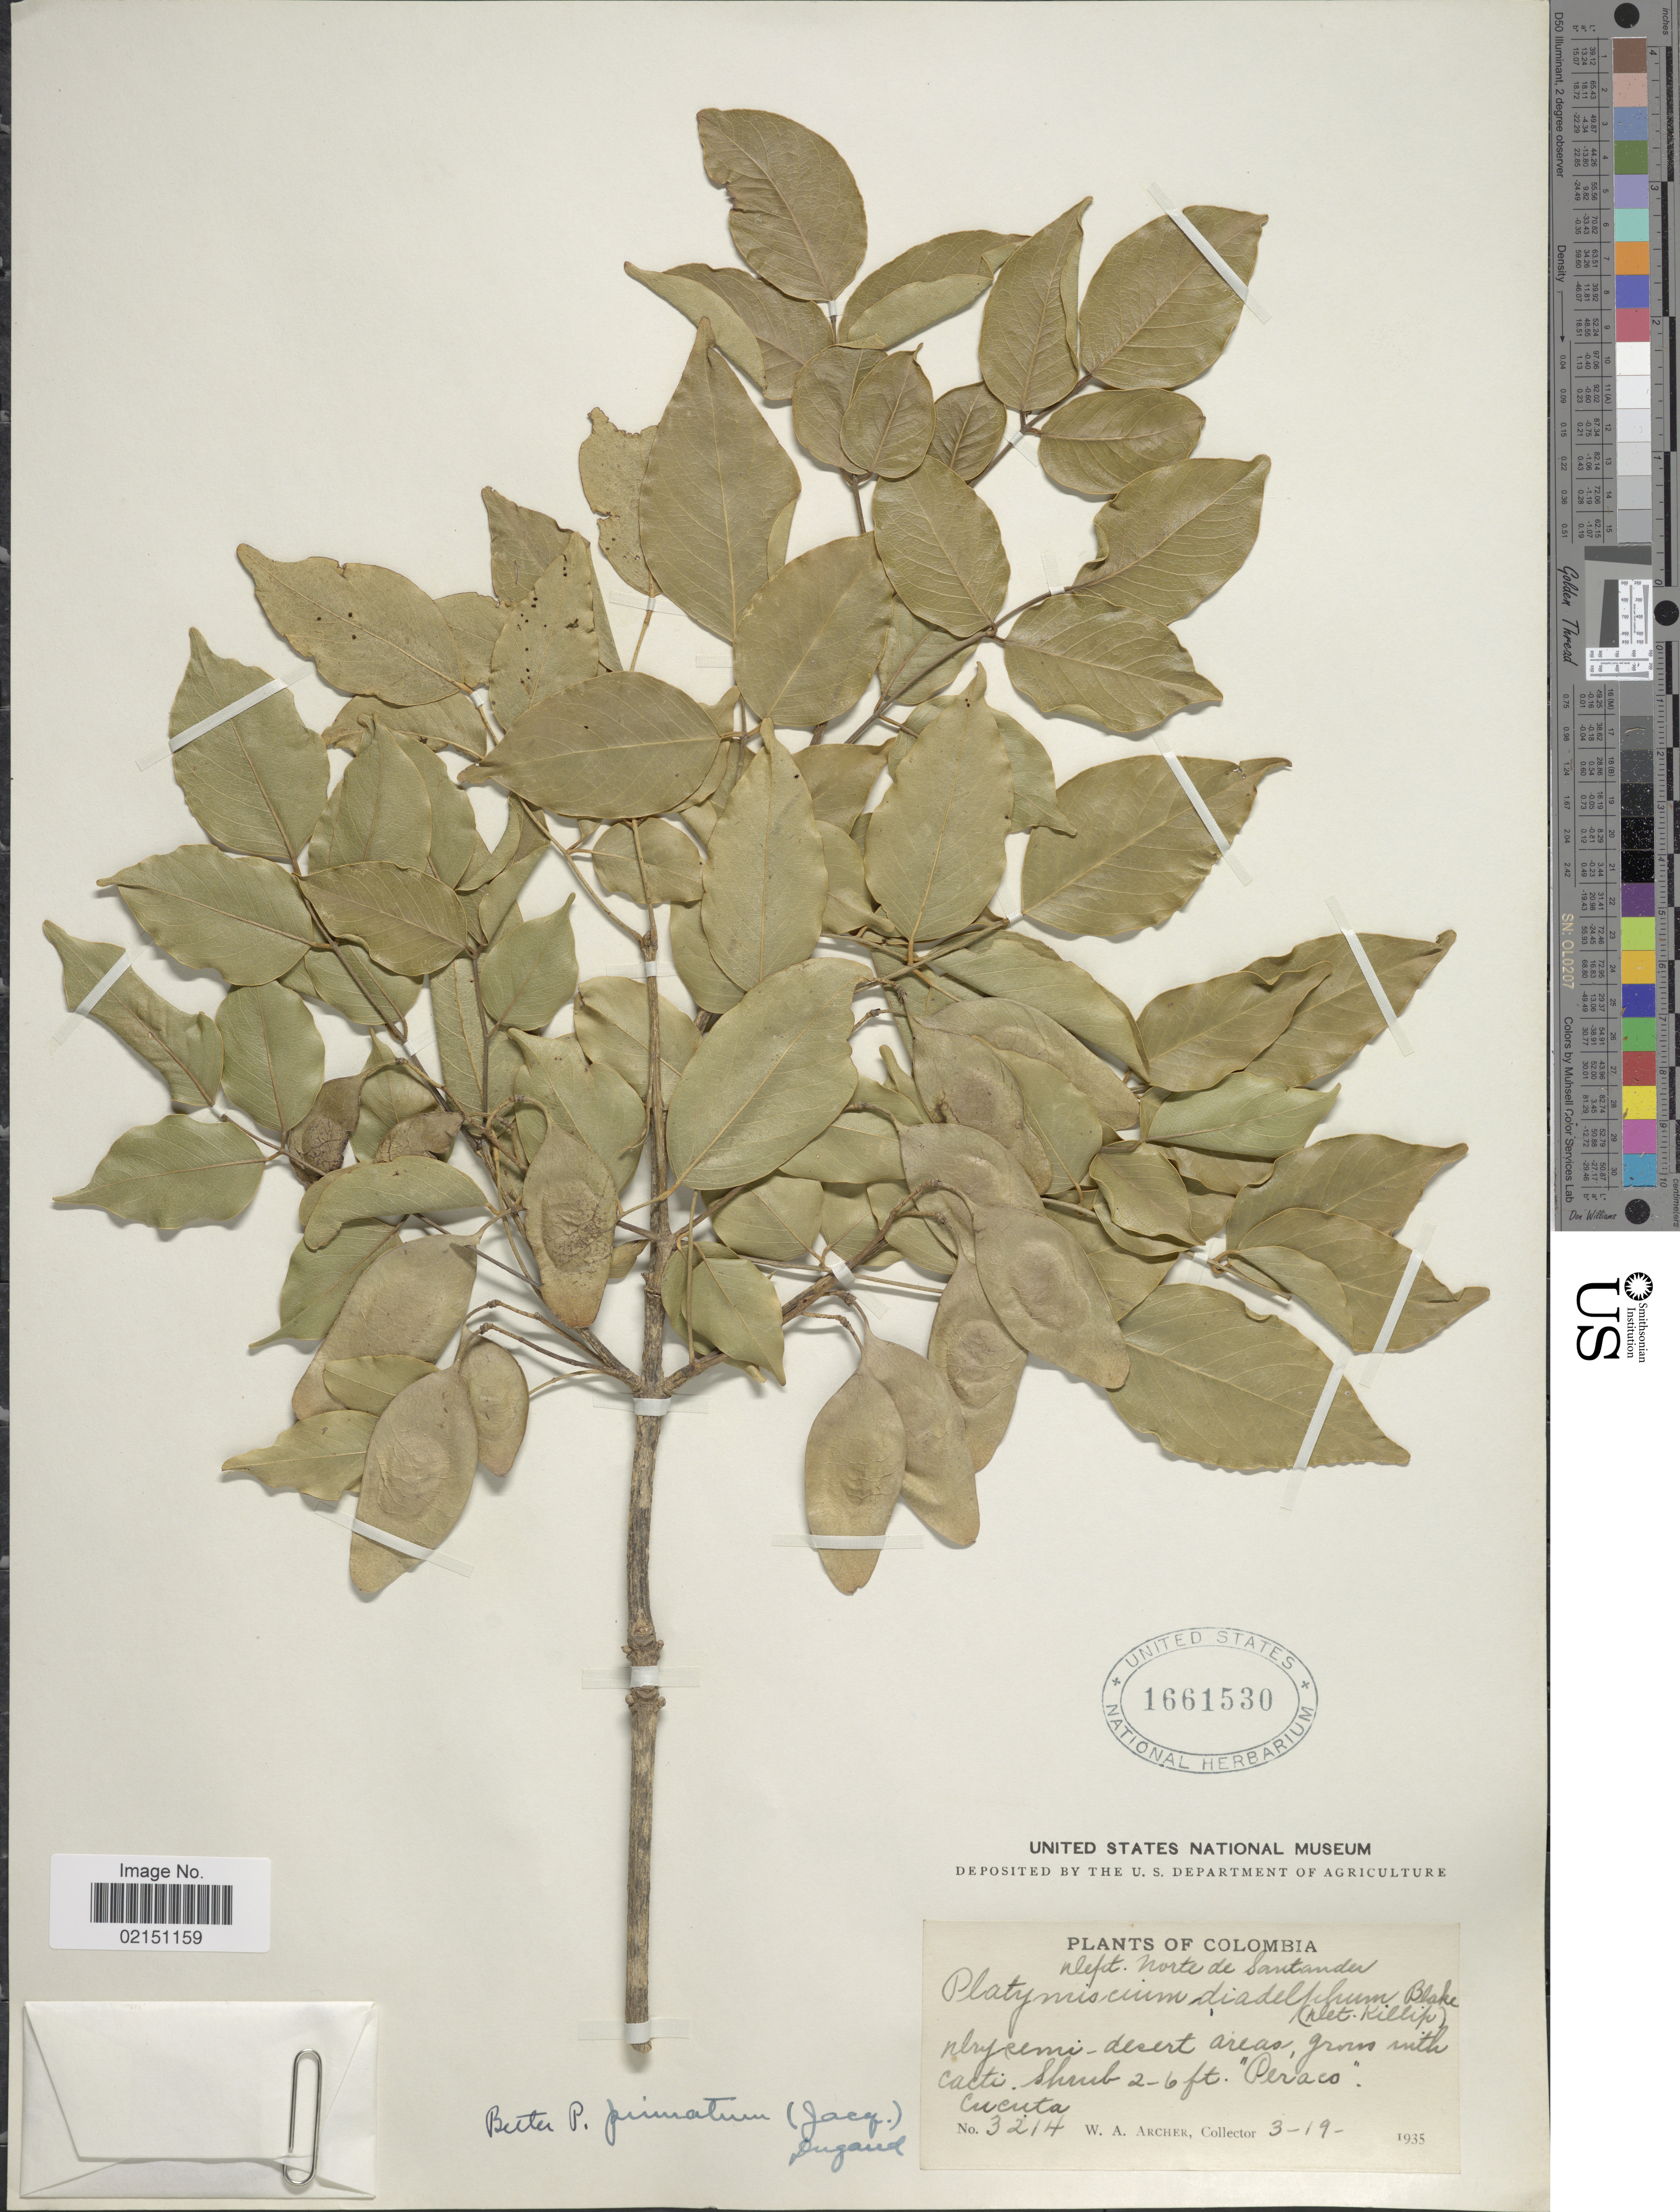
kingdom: Plantae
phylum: Tracheophyta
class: Magnoliopsida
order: Fabales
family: Fabaceae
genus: Platymiscium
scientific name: Platymiscium pinnatum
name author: (Jacq.) Dugand G.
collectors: W. A. Archer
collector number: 3214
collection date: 1935-03-19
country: Colombia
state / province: Norte de Santander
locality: Nlry [interpreted] semi - desert areas. "Peraco". Cucuta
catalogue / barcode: US 1661530